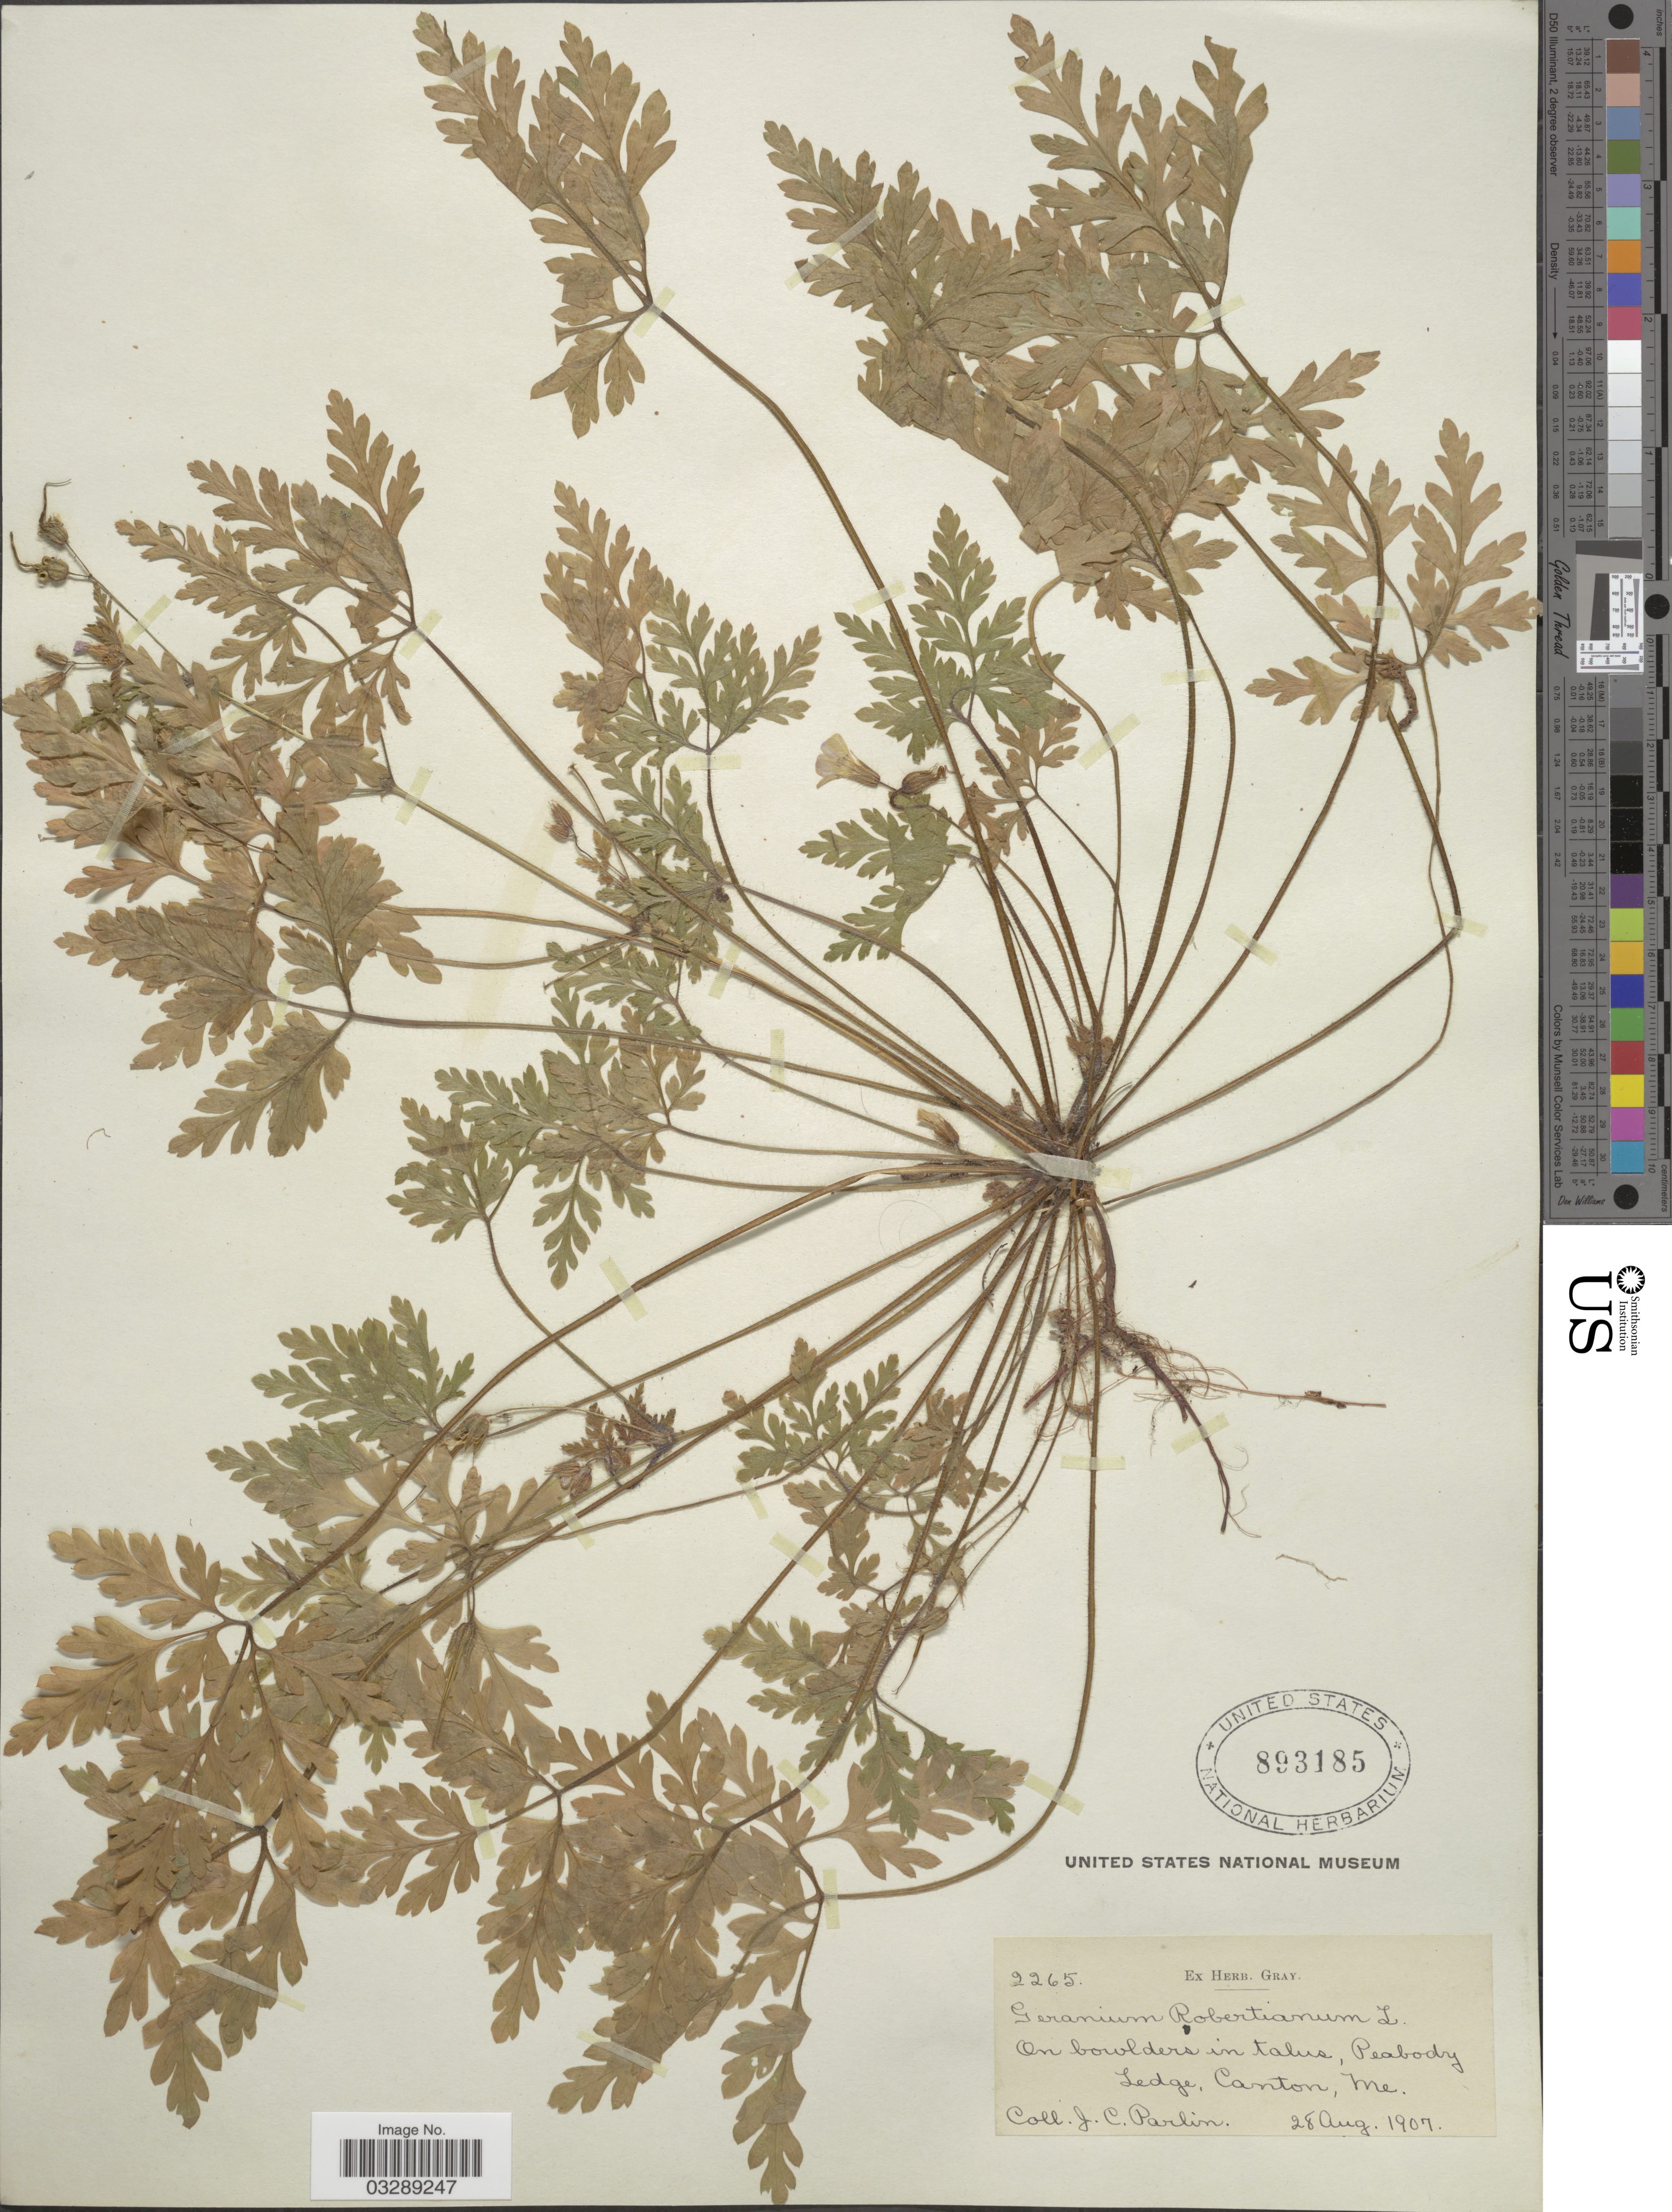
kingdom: Plantae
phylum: Tracheophyta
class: Magnoliopsida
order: Geraniales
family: Geraniaceae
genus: Geranium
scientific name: Geranium robertianum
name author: L.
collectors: J. Parlin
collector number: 2265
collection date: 1907-08-28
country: United States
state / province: Maine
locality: On boulders in talus, Peabody Ledge, Canton.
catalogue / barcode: US 893185